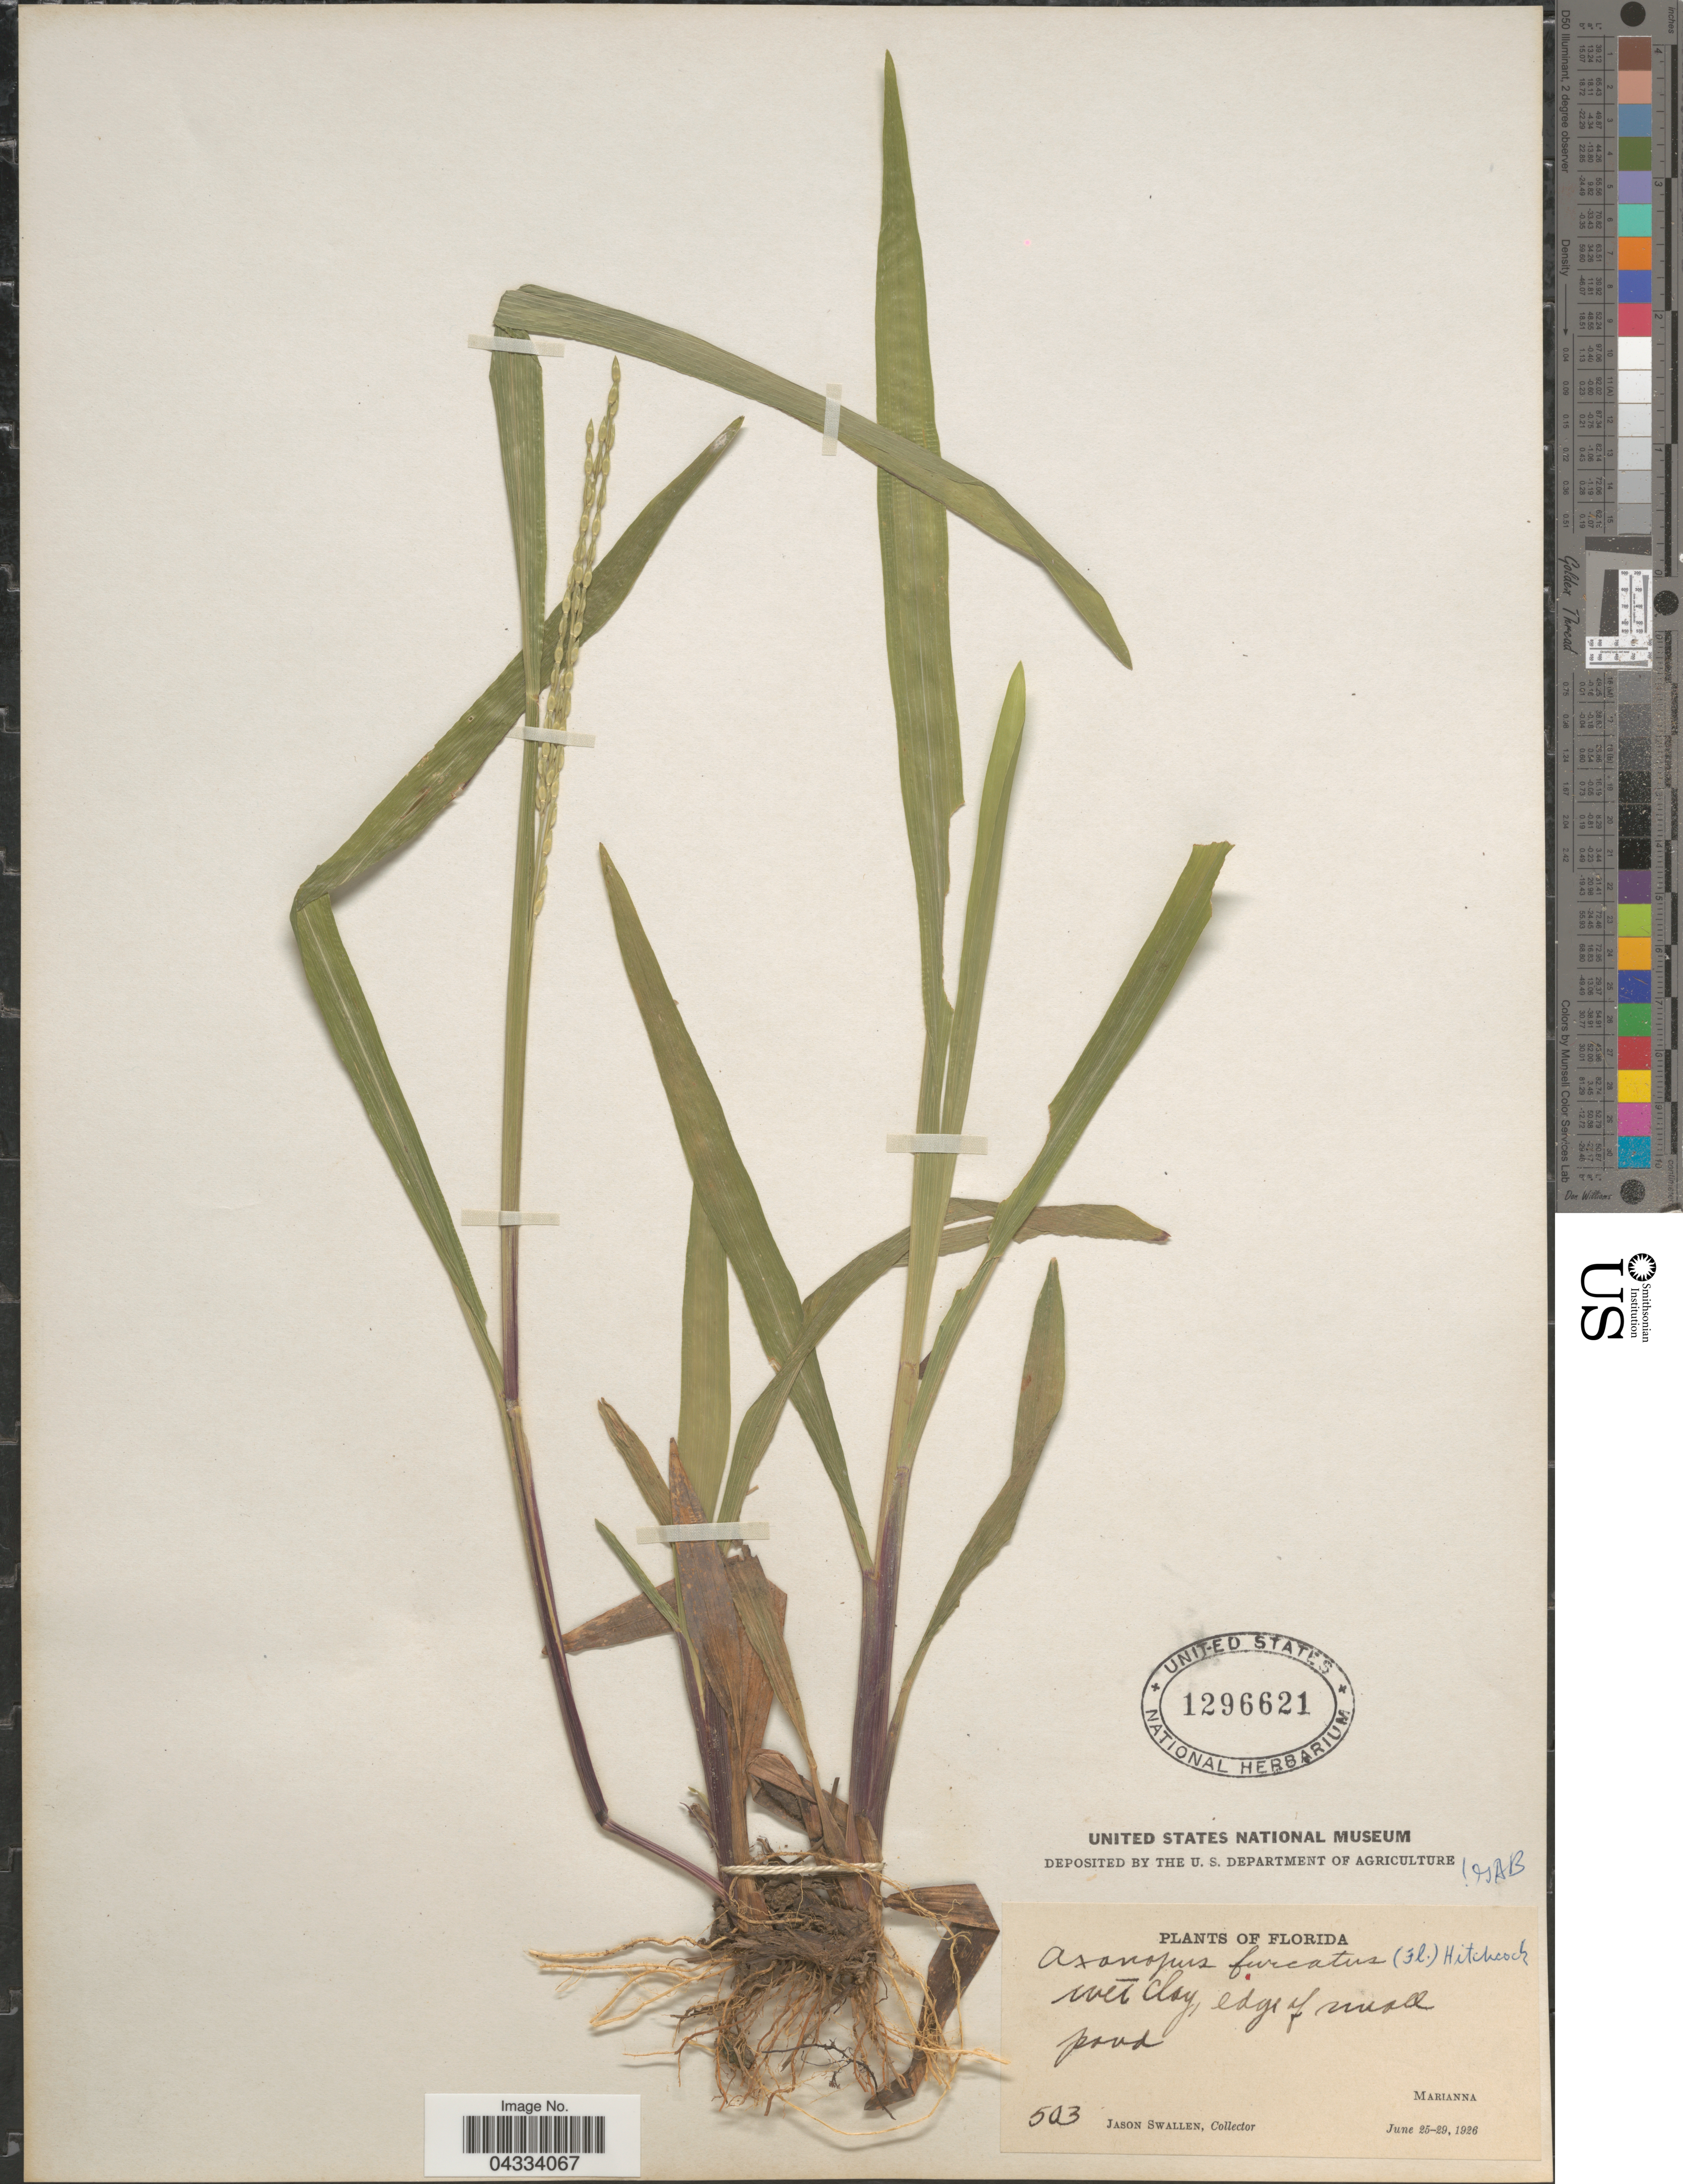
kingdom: Plantae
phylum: Tracheophyta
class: Liliopsida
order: Poales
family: Poaceae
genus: Axonopus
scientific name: Axonopus furcatus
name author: (Flüggé) Hitchc.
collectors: J. R. Swallen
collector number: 503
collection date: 1926-06-25/1926-06-29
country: United States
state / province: Florida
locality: Marianna.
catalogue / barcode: US 1296621